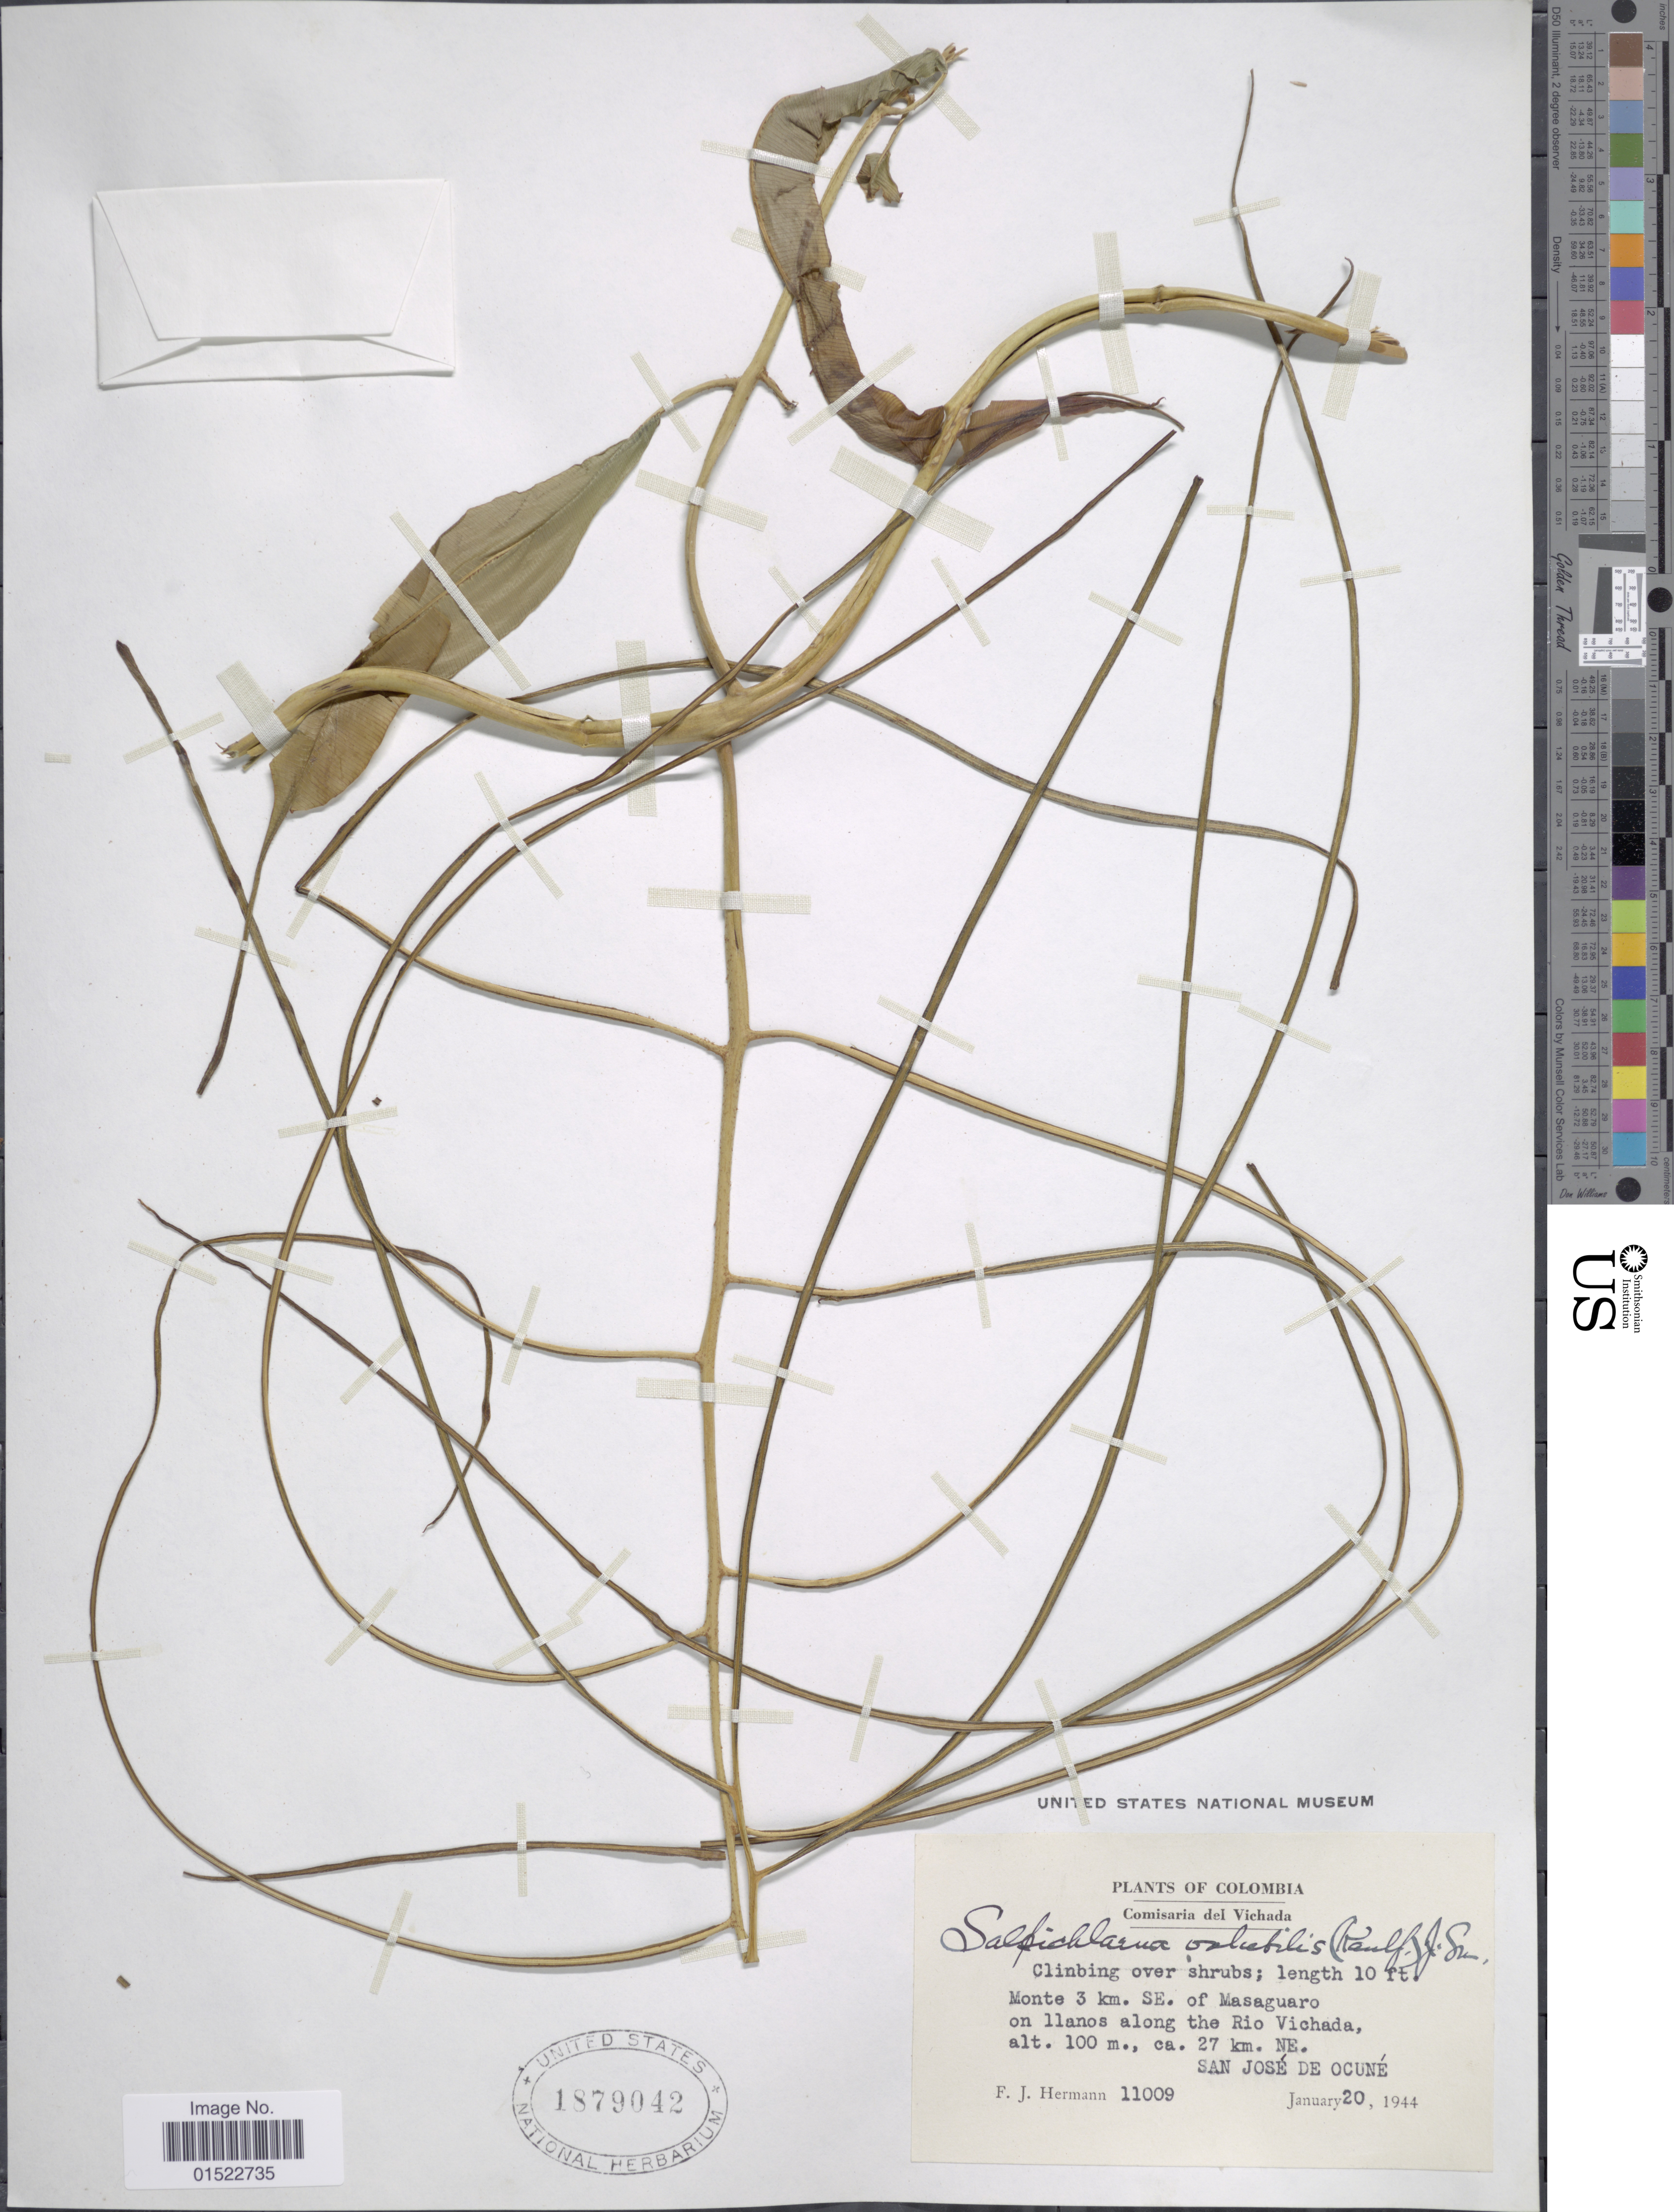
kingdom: Plantae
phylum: Tracheophyta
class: Polypodiopsida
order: Polypodiales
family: Blechnaceae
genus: Salpichlaena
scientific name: Salpichlaena hookeriana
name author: (Kuntze) Alston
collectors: F. J. Hermann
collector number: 11009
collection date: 1944-01-20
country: Colombia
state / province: Vichada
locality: Monte 3 km. SE. of Masaguaro on llanos along the Rio Vichada, ca. 27 km. NE. San Jose De Ocune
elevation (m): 100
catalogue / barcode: US 1879042